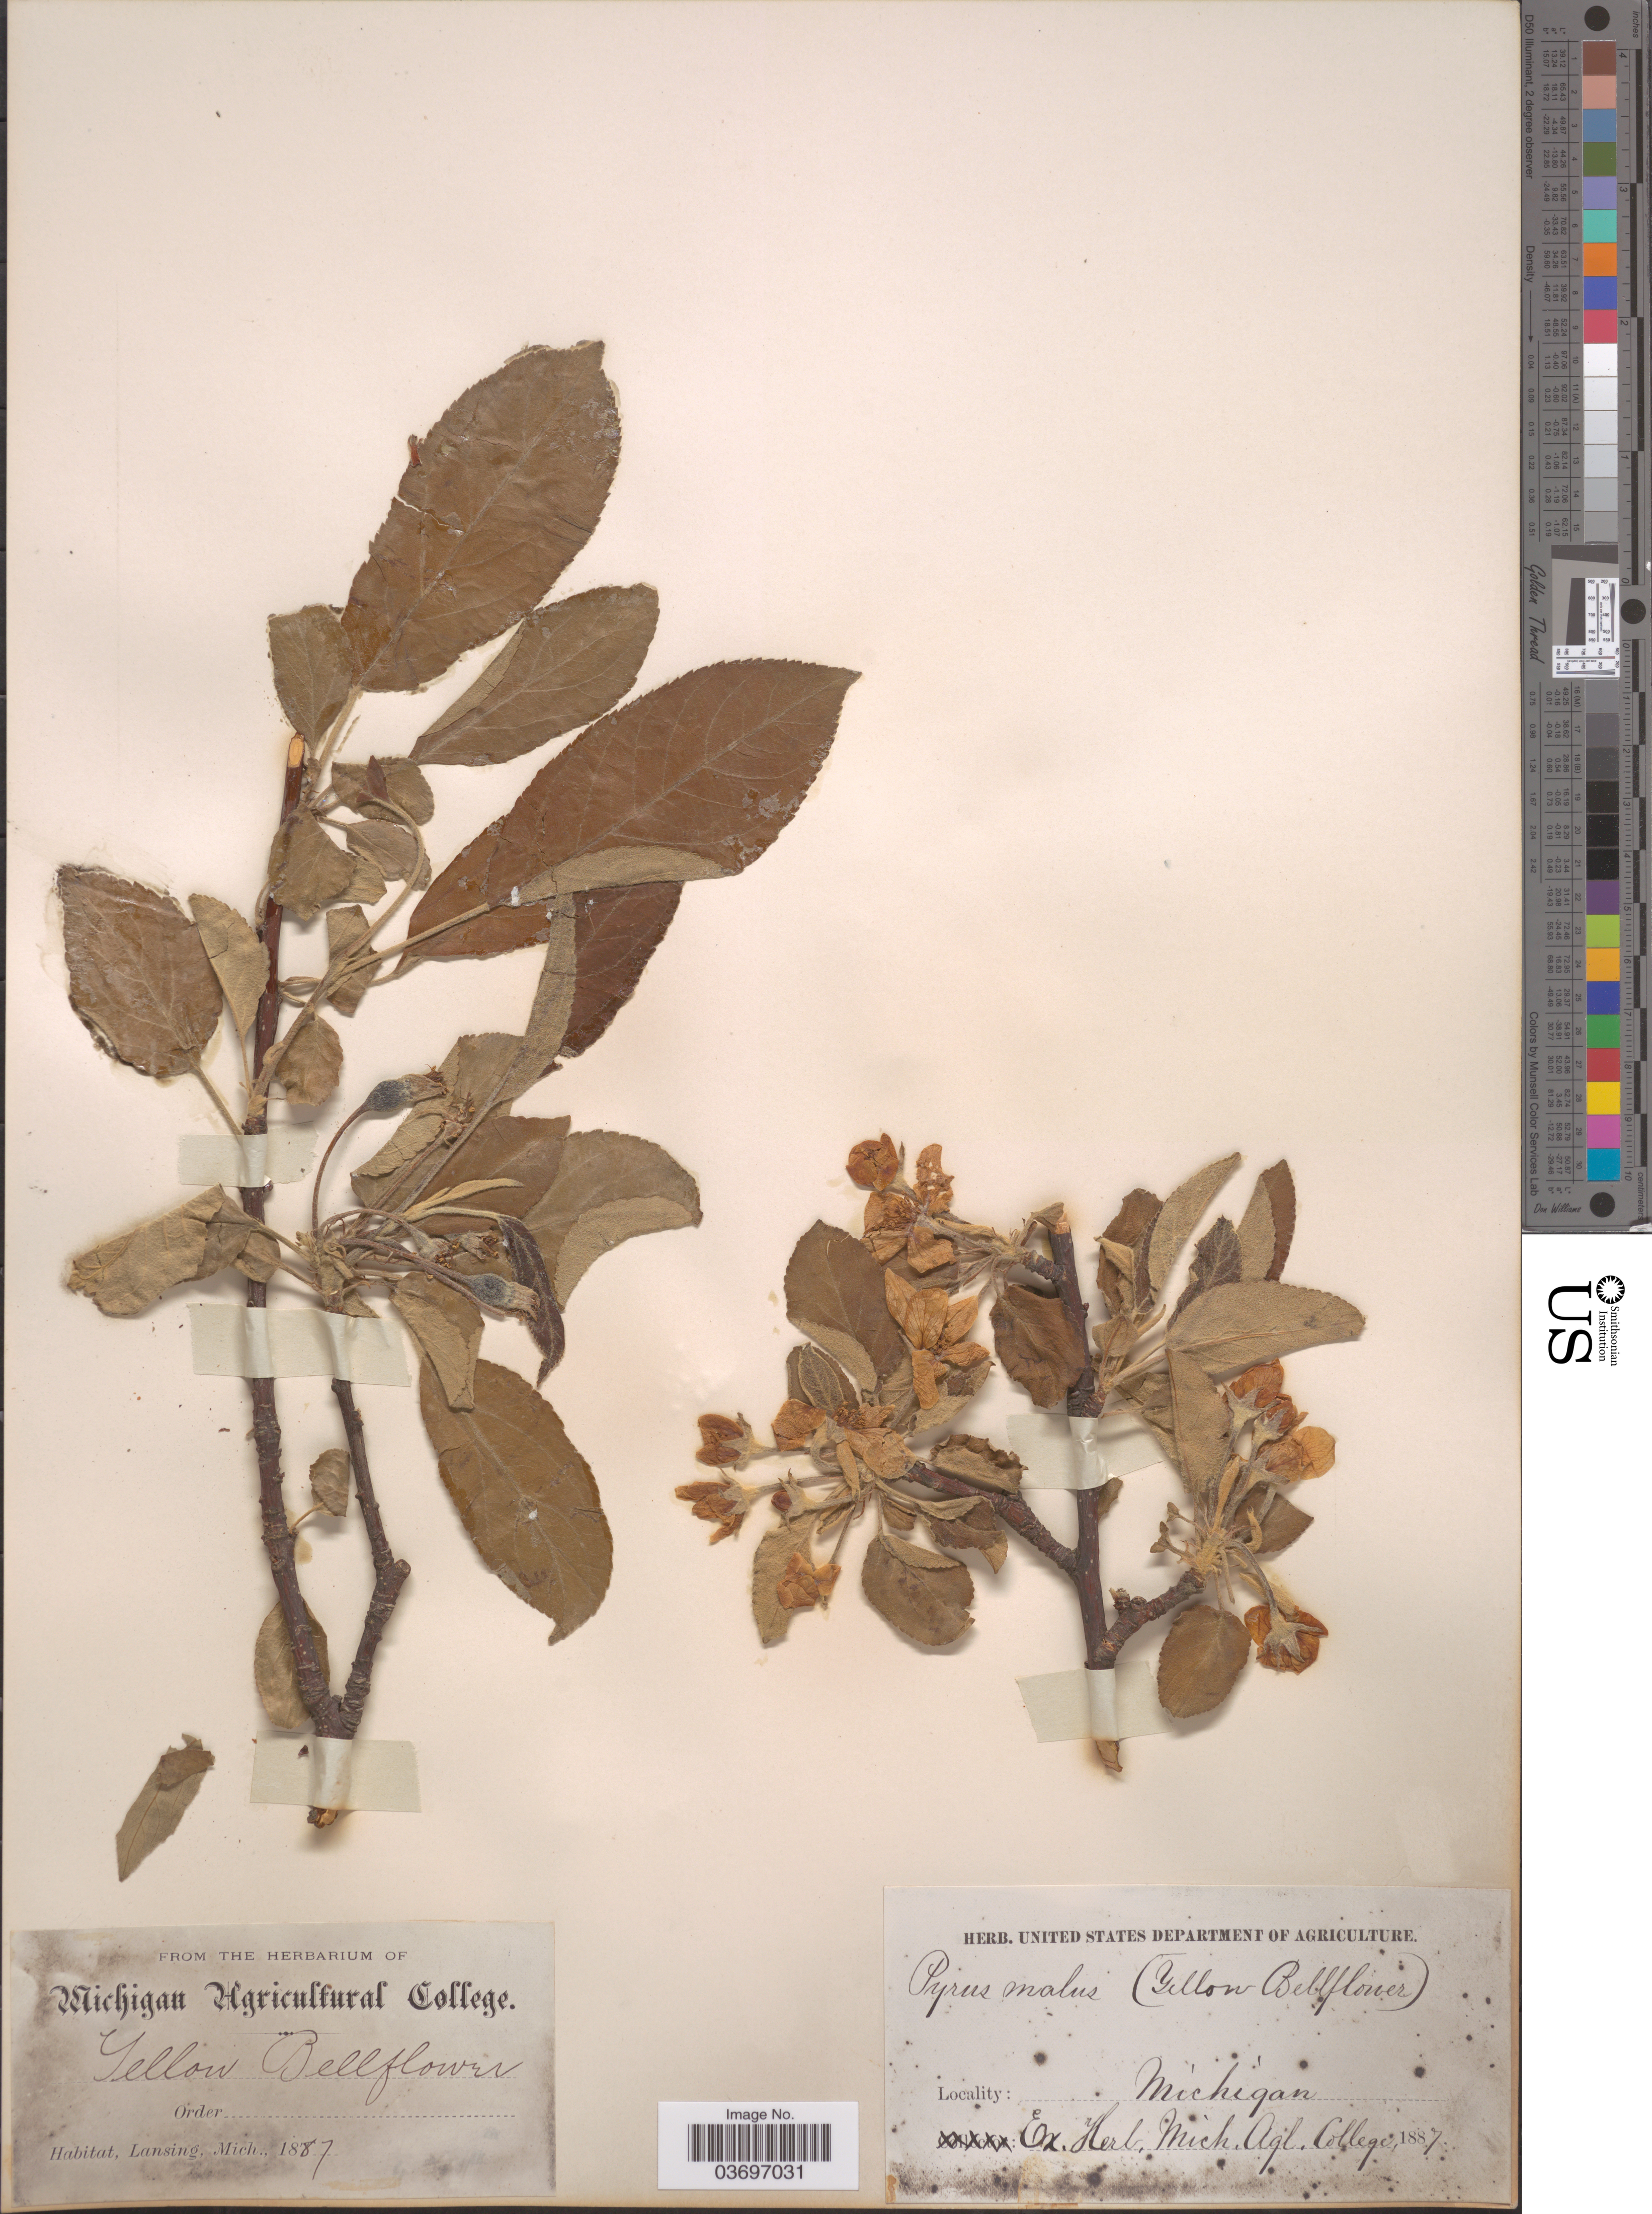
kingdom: Plantae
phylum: Tracheophyta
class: Magnoliopsida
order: Rosales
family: Rosaceae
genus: Malus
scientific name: Malus pumila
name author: Mill.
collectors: Ex herb. Michigan Agricultural College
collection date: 1887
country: United States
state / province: Michigan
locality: Lansing.